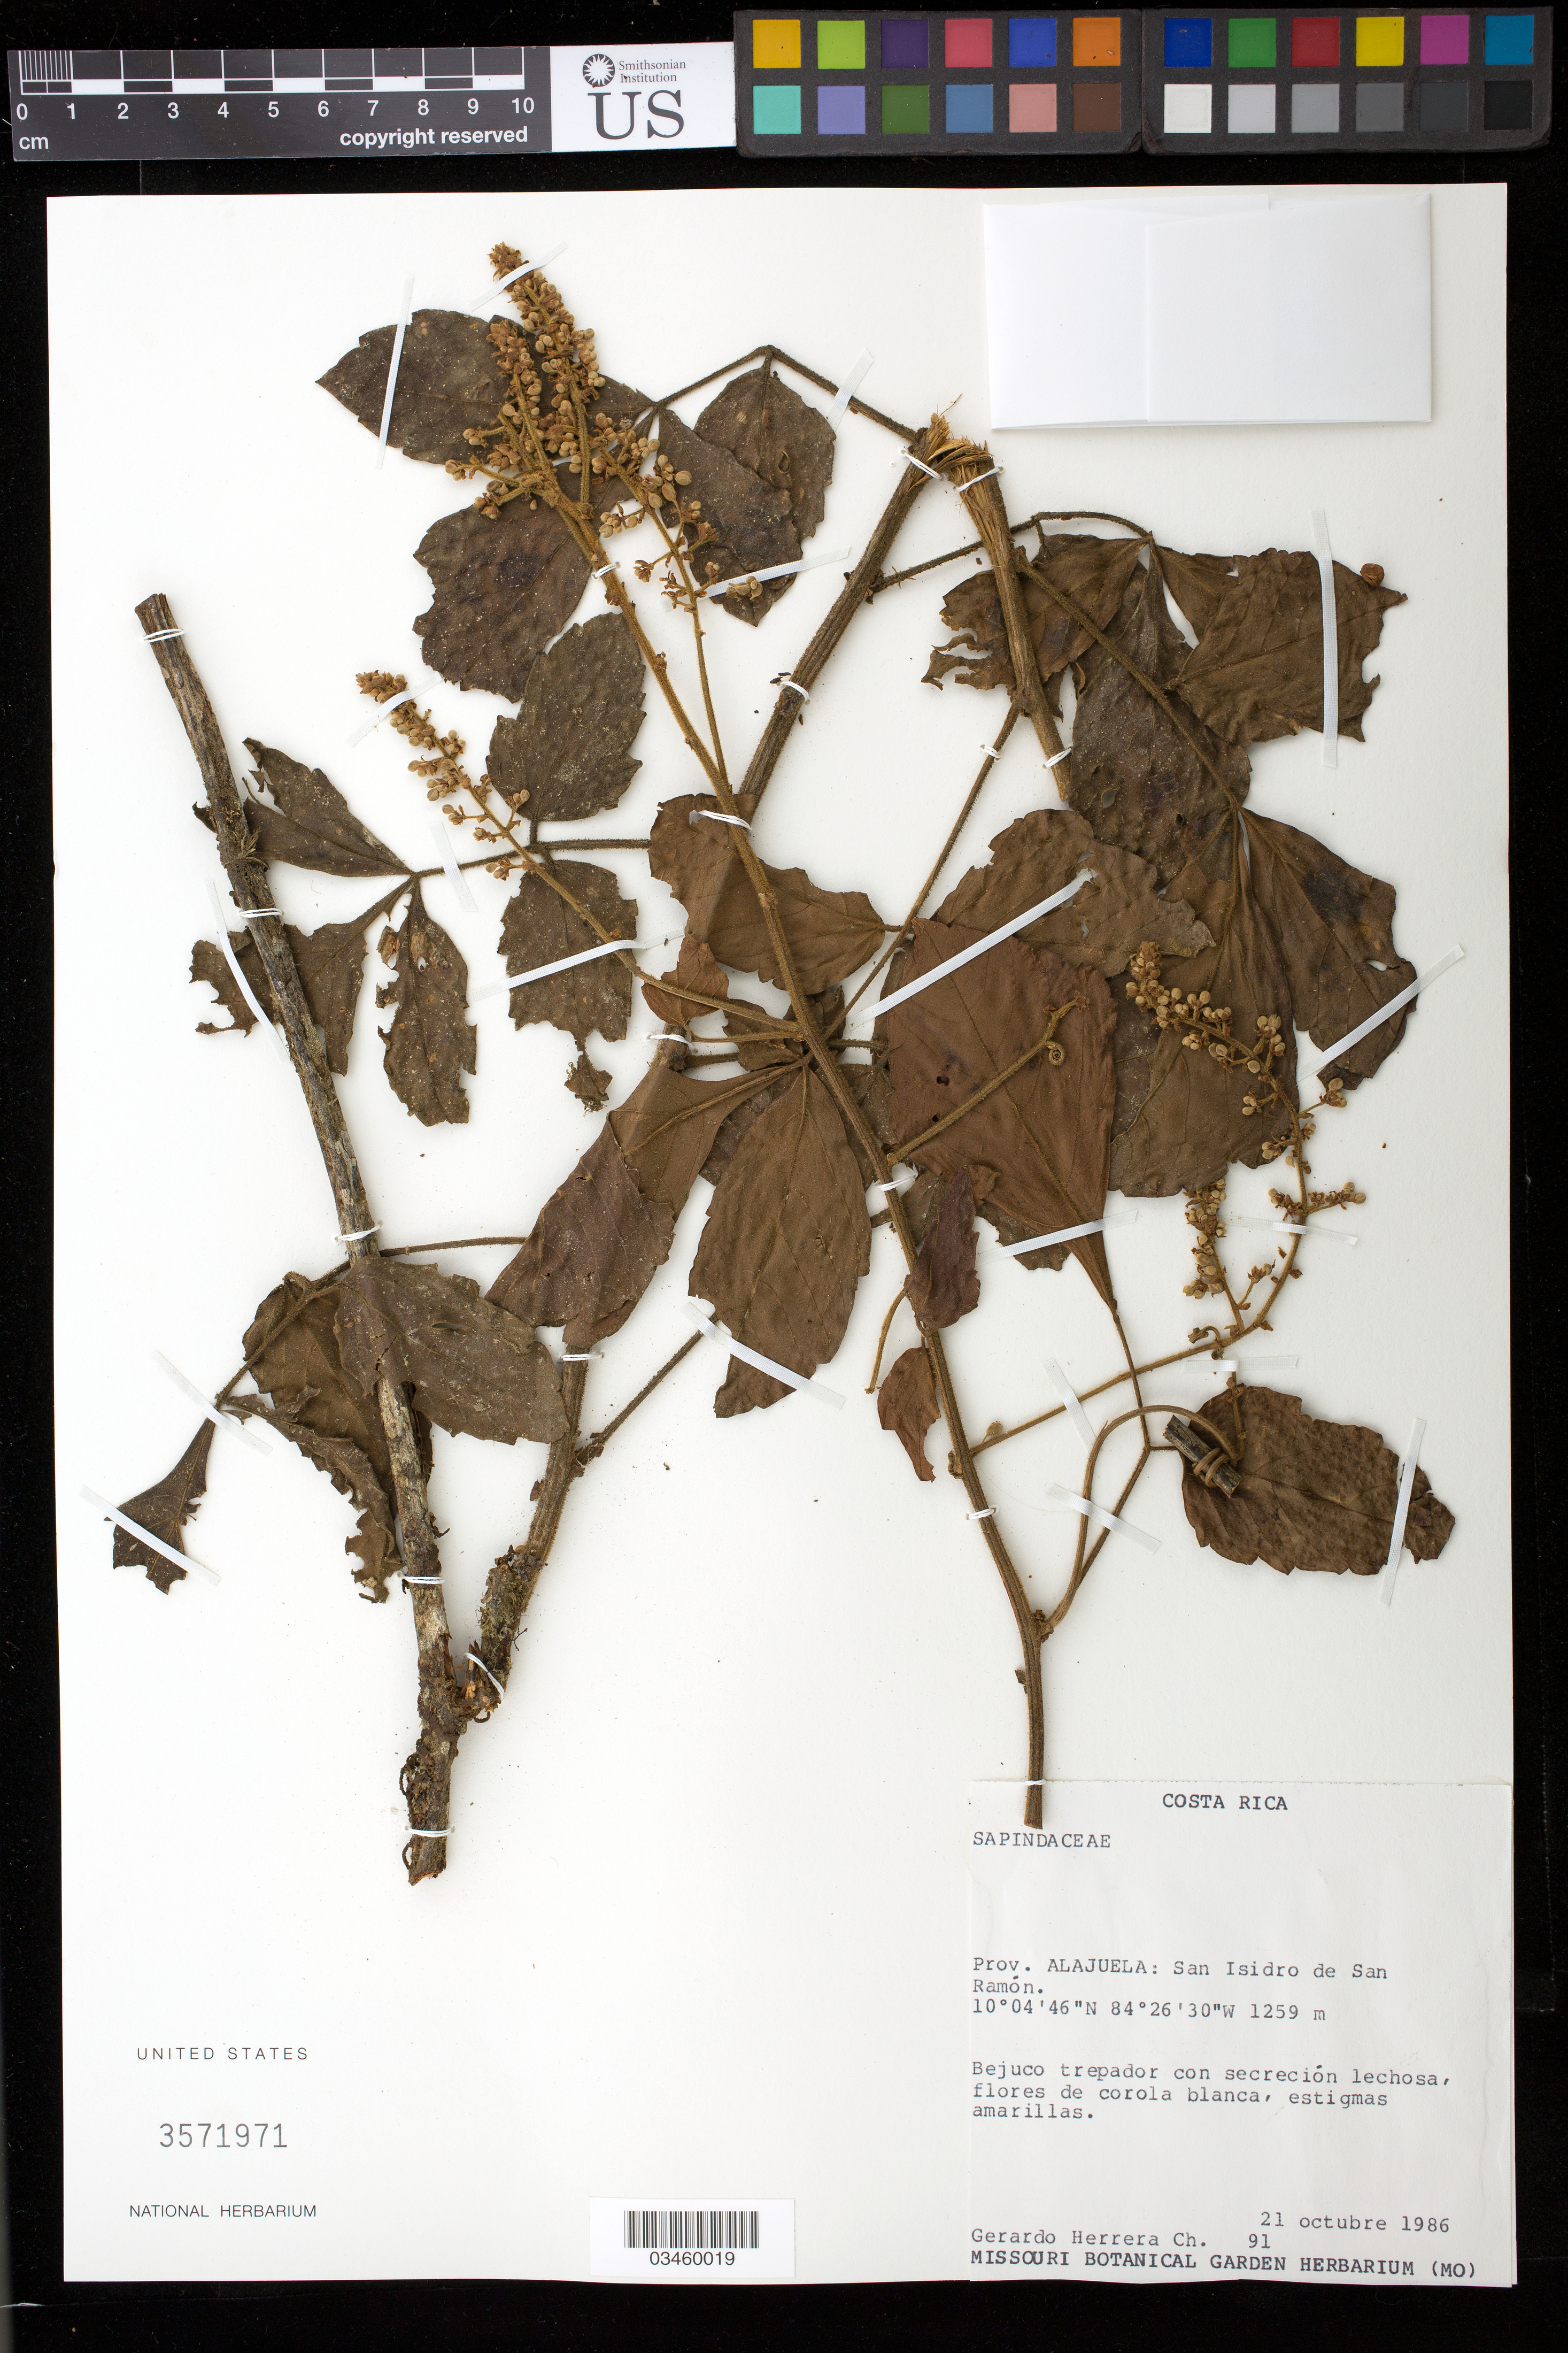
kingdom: Plantae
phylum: Tracheophyta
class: Magnoliopsida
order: Sapindales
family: Sapindaceae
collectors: G. Herrera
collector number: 91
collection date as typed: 21 Oct 1986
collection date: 1986-10-21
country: Costa Rica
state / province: Alajuela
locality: San Isidro de San Ramon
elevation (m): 1259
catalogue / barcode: US 3571971